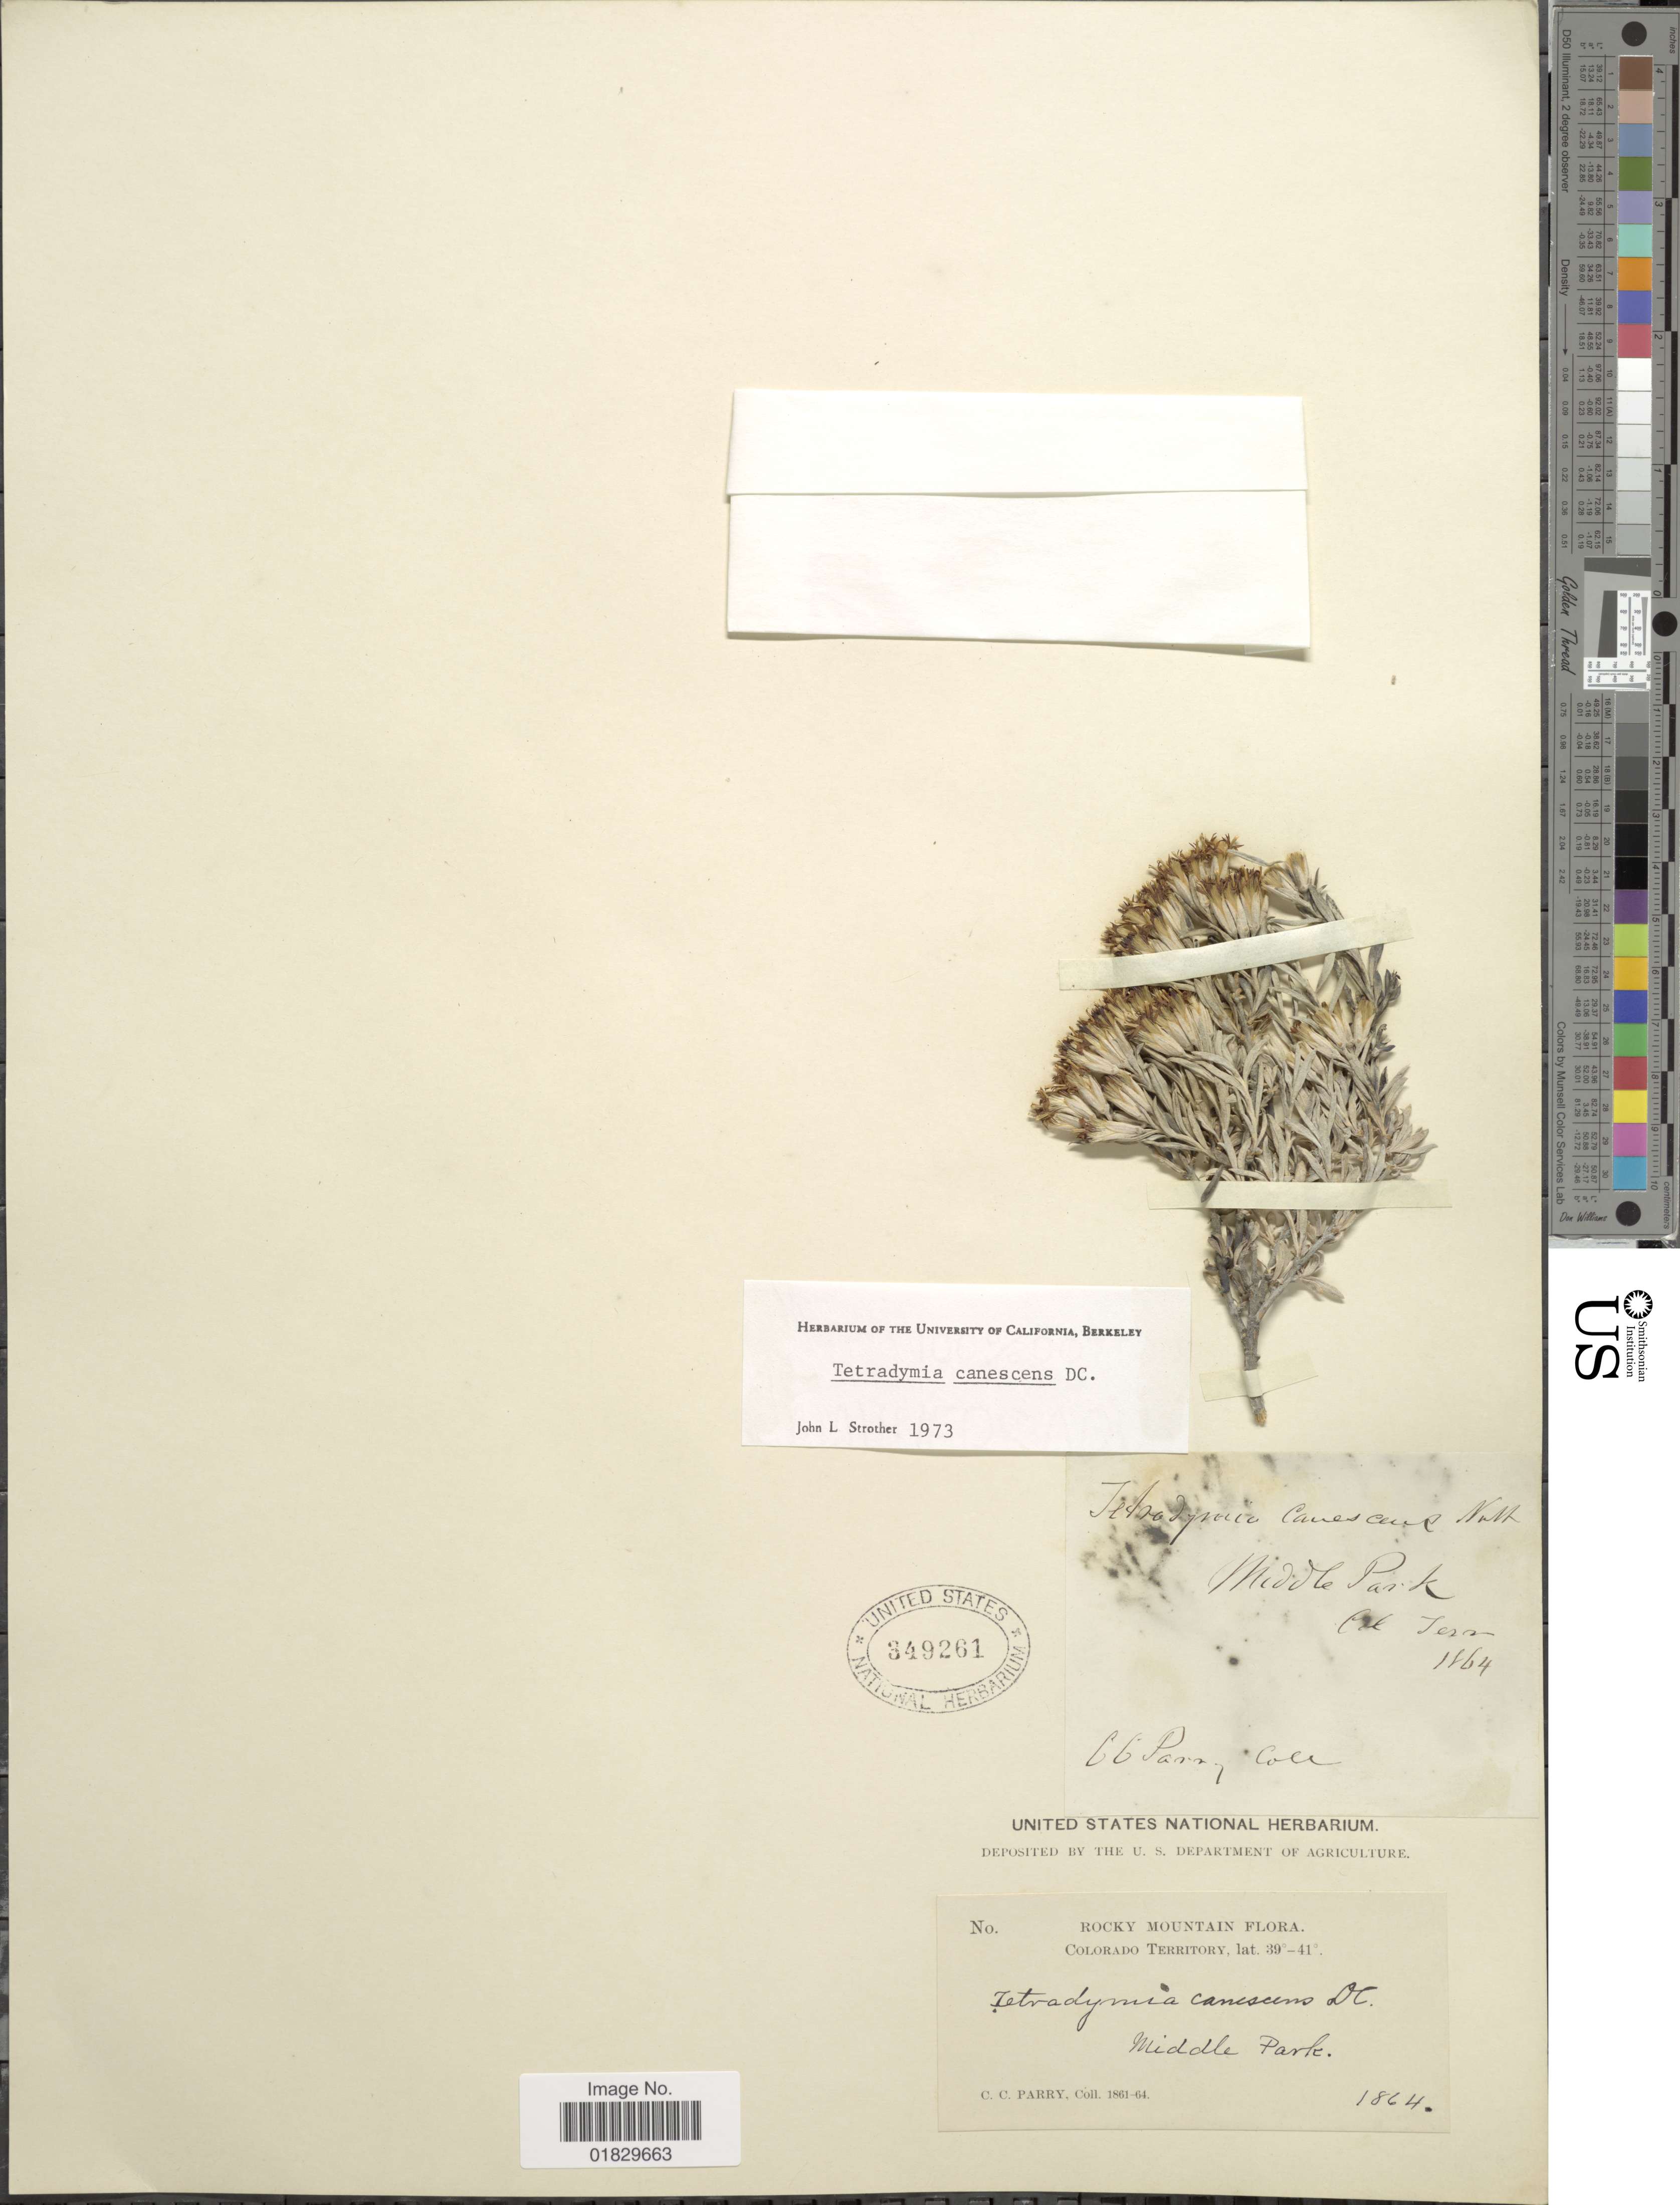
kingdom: Plantae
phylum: Tracheophyta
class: Magnoliopsida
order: Asterales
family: Asteraceae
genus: Tetradymia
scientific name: Tetradymia canescens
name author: DC.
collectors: C. C. Parry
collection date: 1864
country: United States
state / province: Colorado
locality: Rocky Mountain. Colorado Territory. Middle Park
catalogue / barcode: US 349261